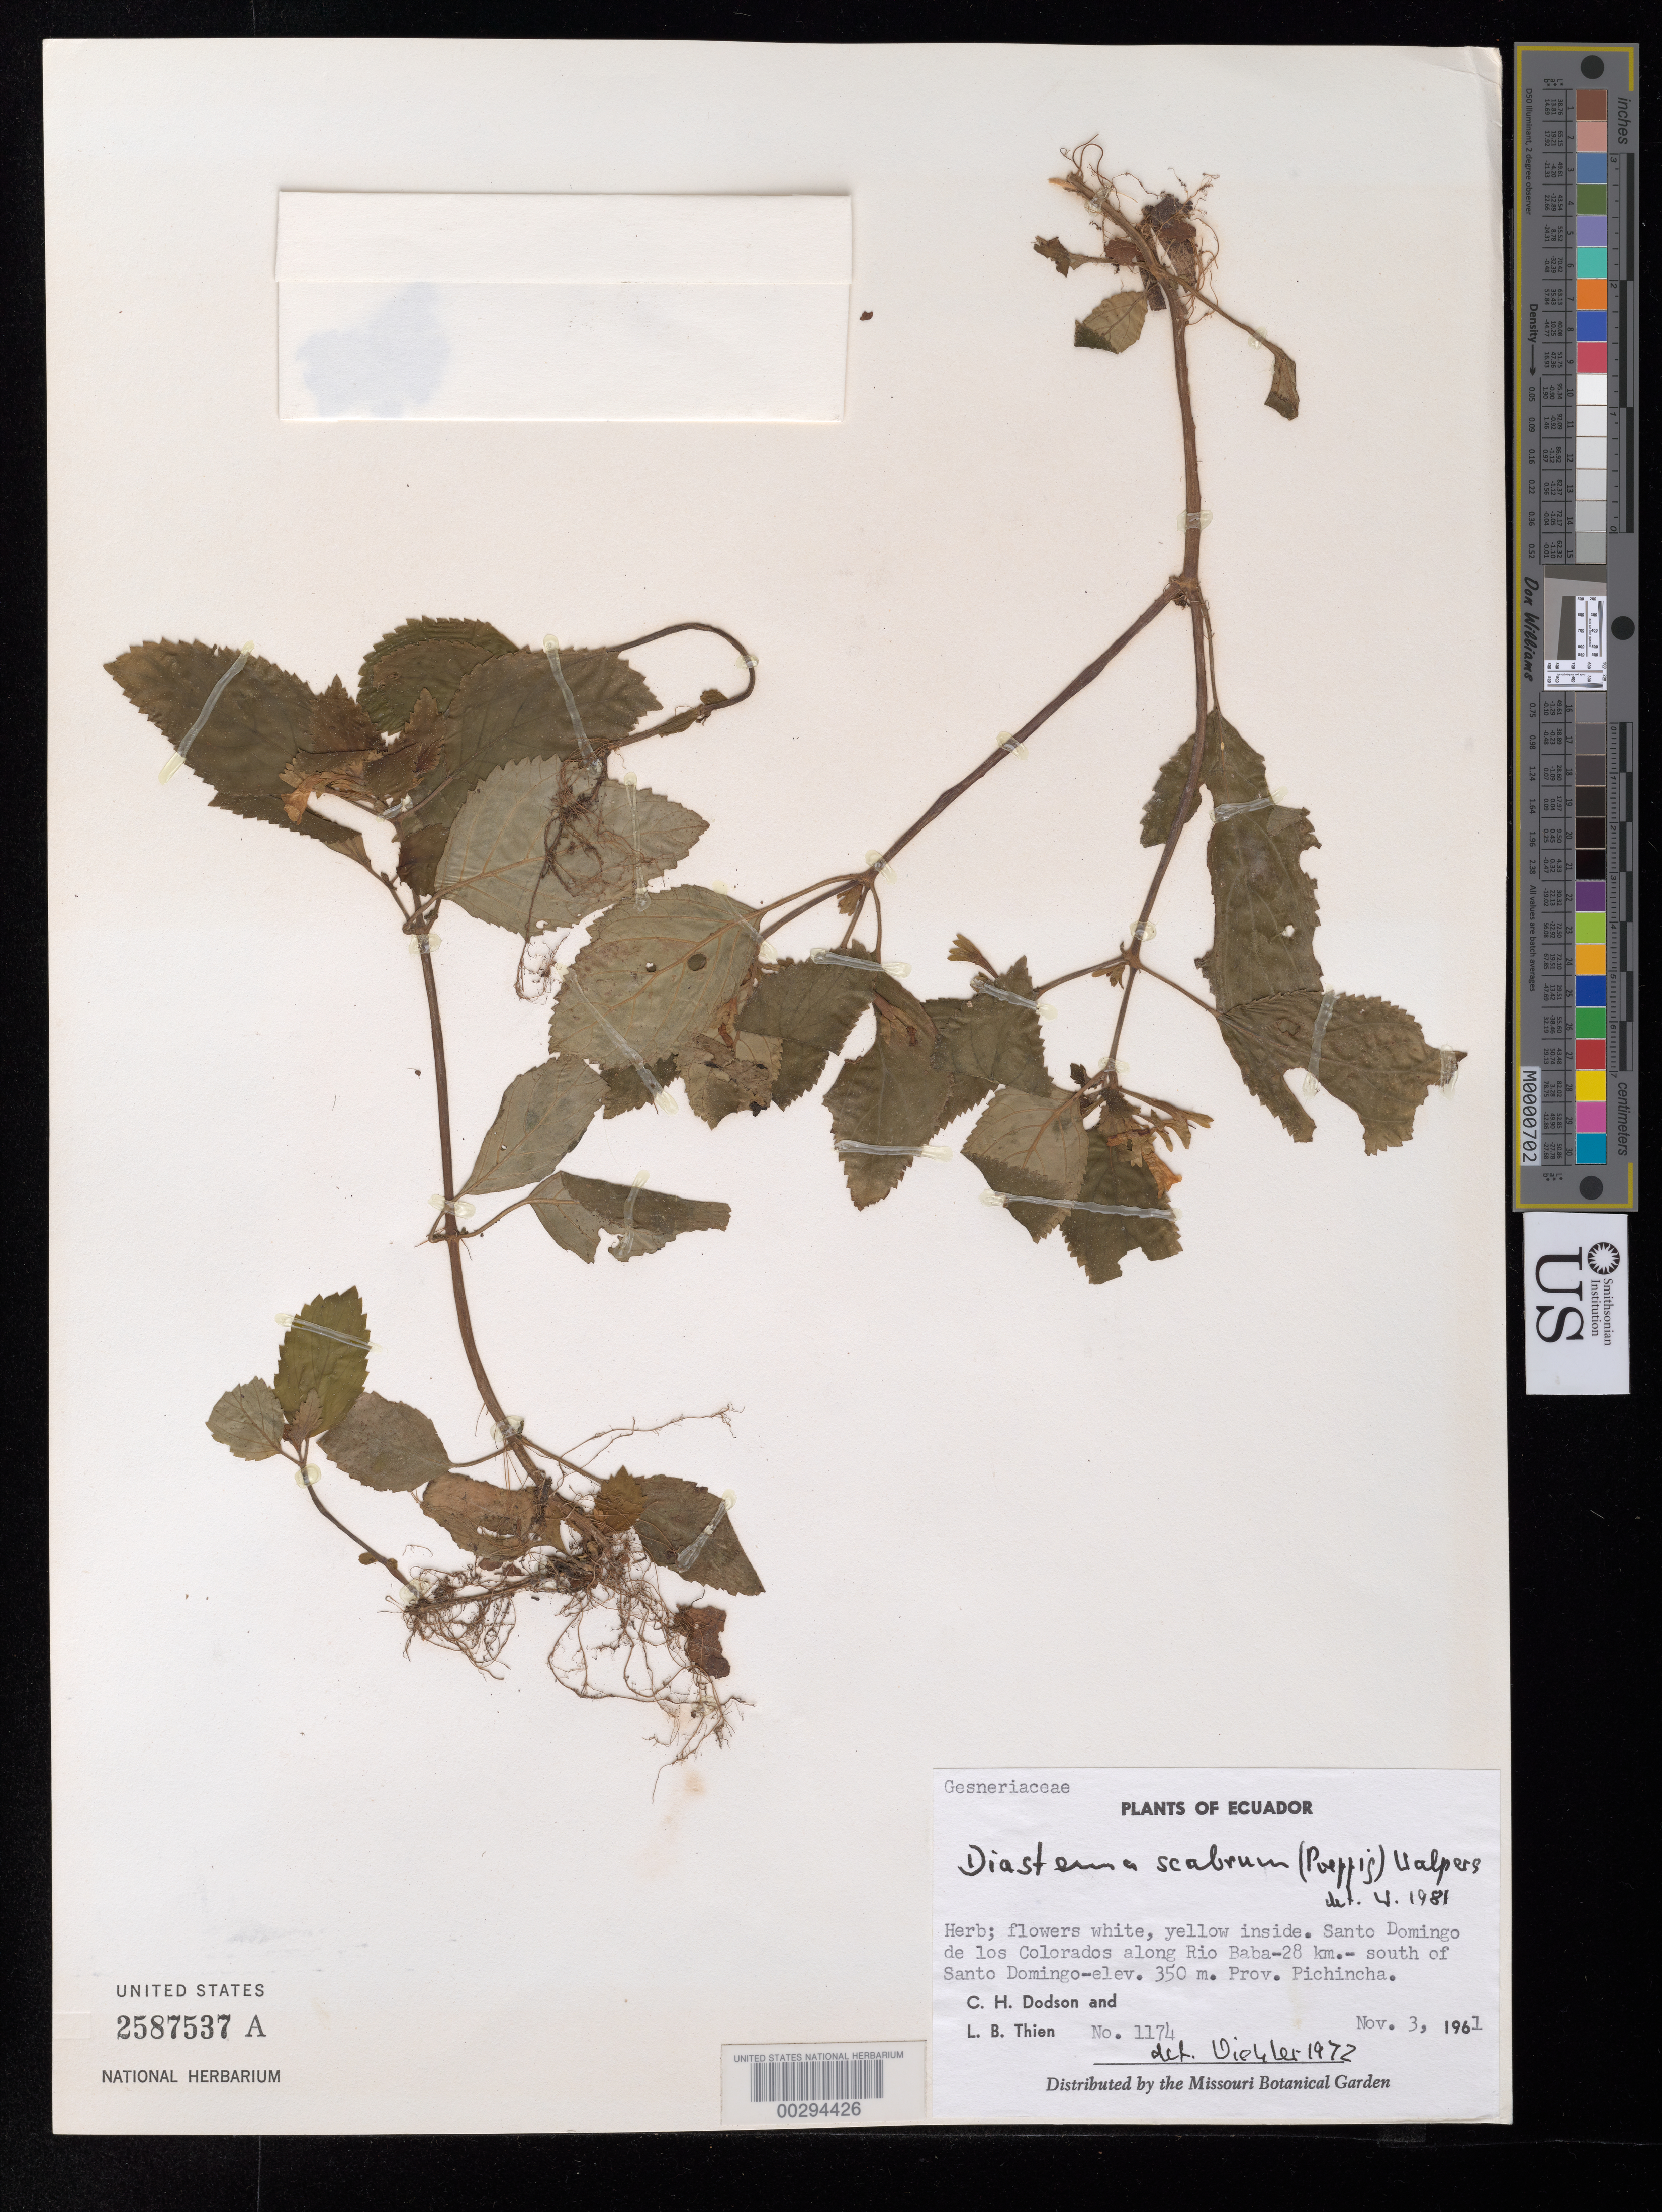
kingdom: Plantae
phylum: Tracheophyta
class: Magnoliopsida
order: Lamiales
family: Gesneriaceae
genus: Diastema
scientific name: Diastema scabrum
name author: (Poepp.) Benth. ex Walp.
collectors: C. H. Dodson & L. Thien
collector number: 1174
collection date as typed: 03 Nov 1961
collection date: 1961-11-03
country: Ecuador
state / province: Pichincha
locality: Santo Domingo de los Colorados along Rio Baba 28 km S of Santo Domingo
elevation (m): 350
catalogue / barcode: US 2587537A